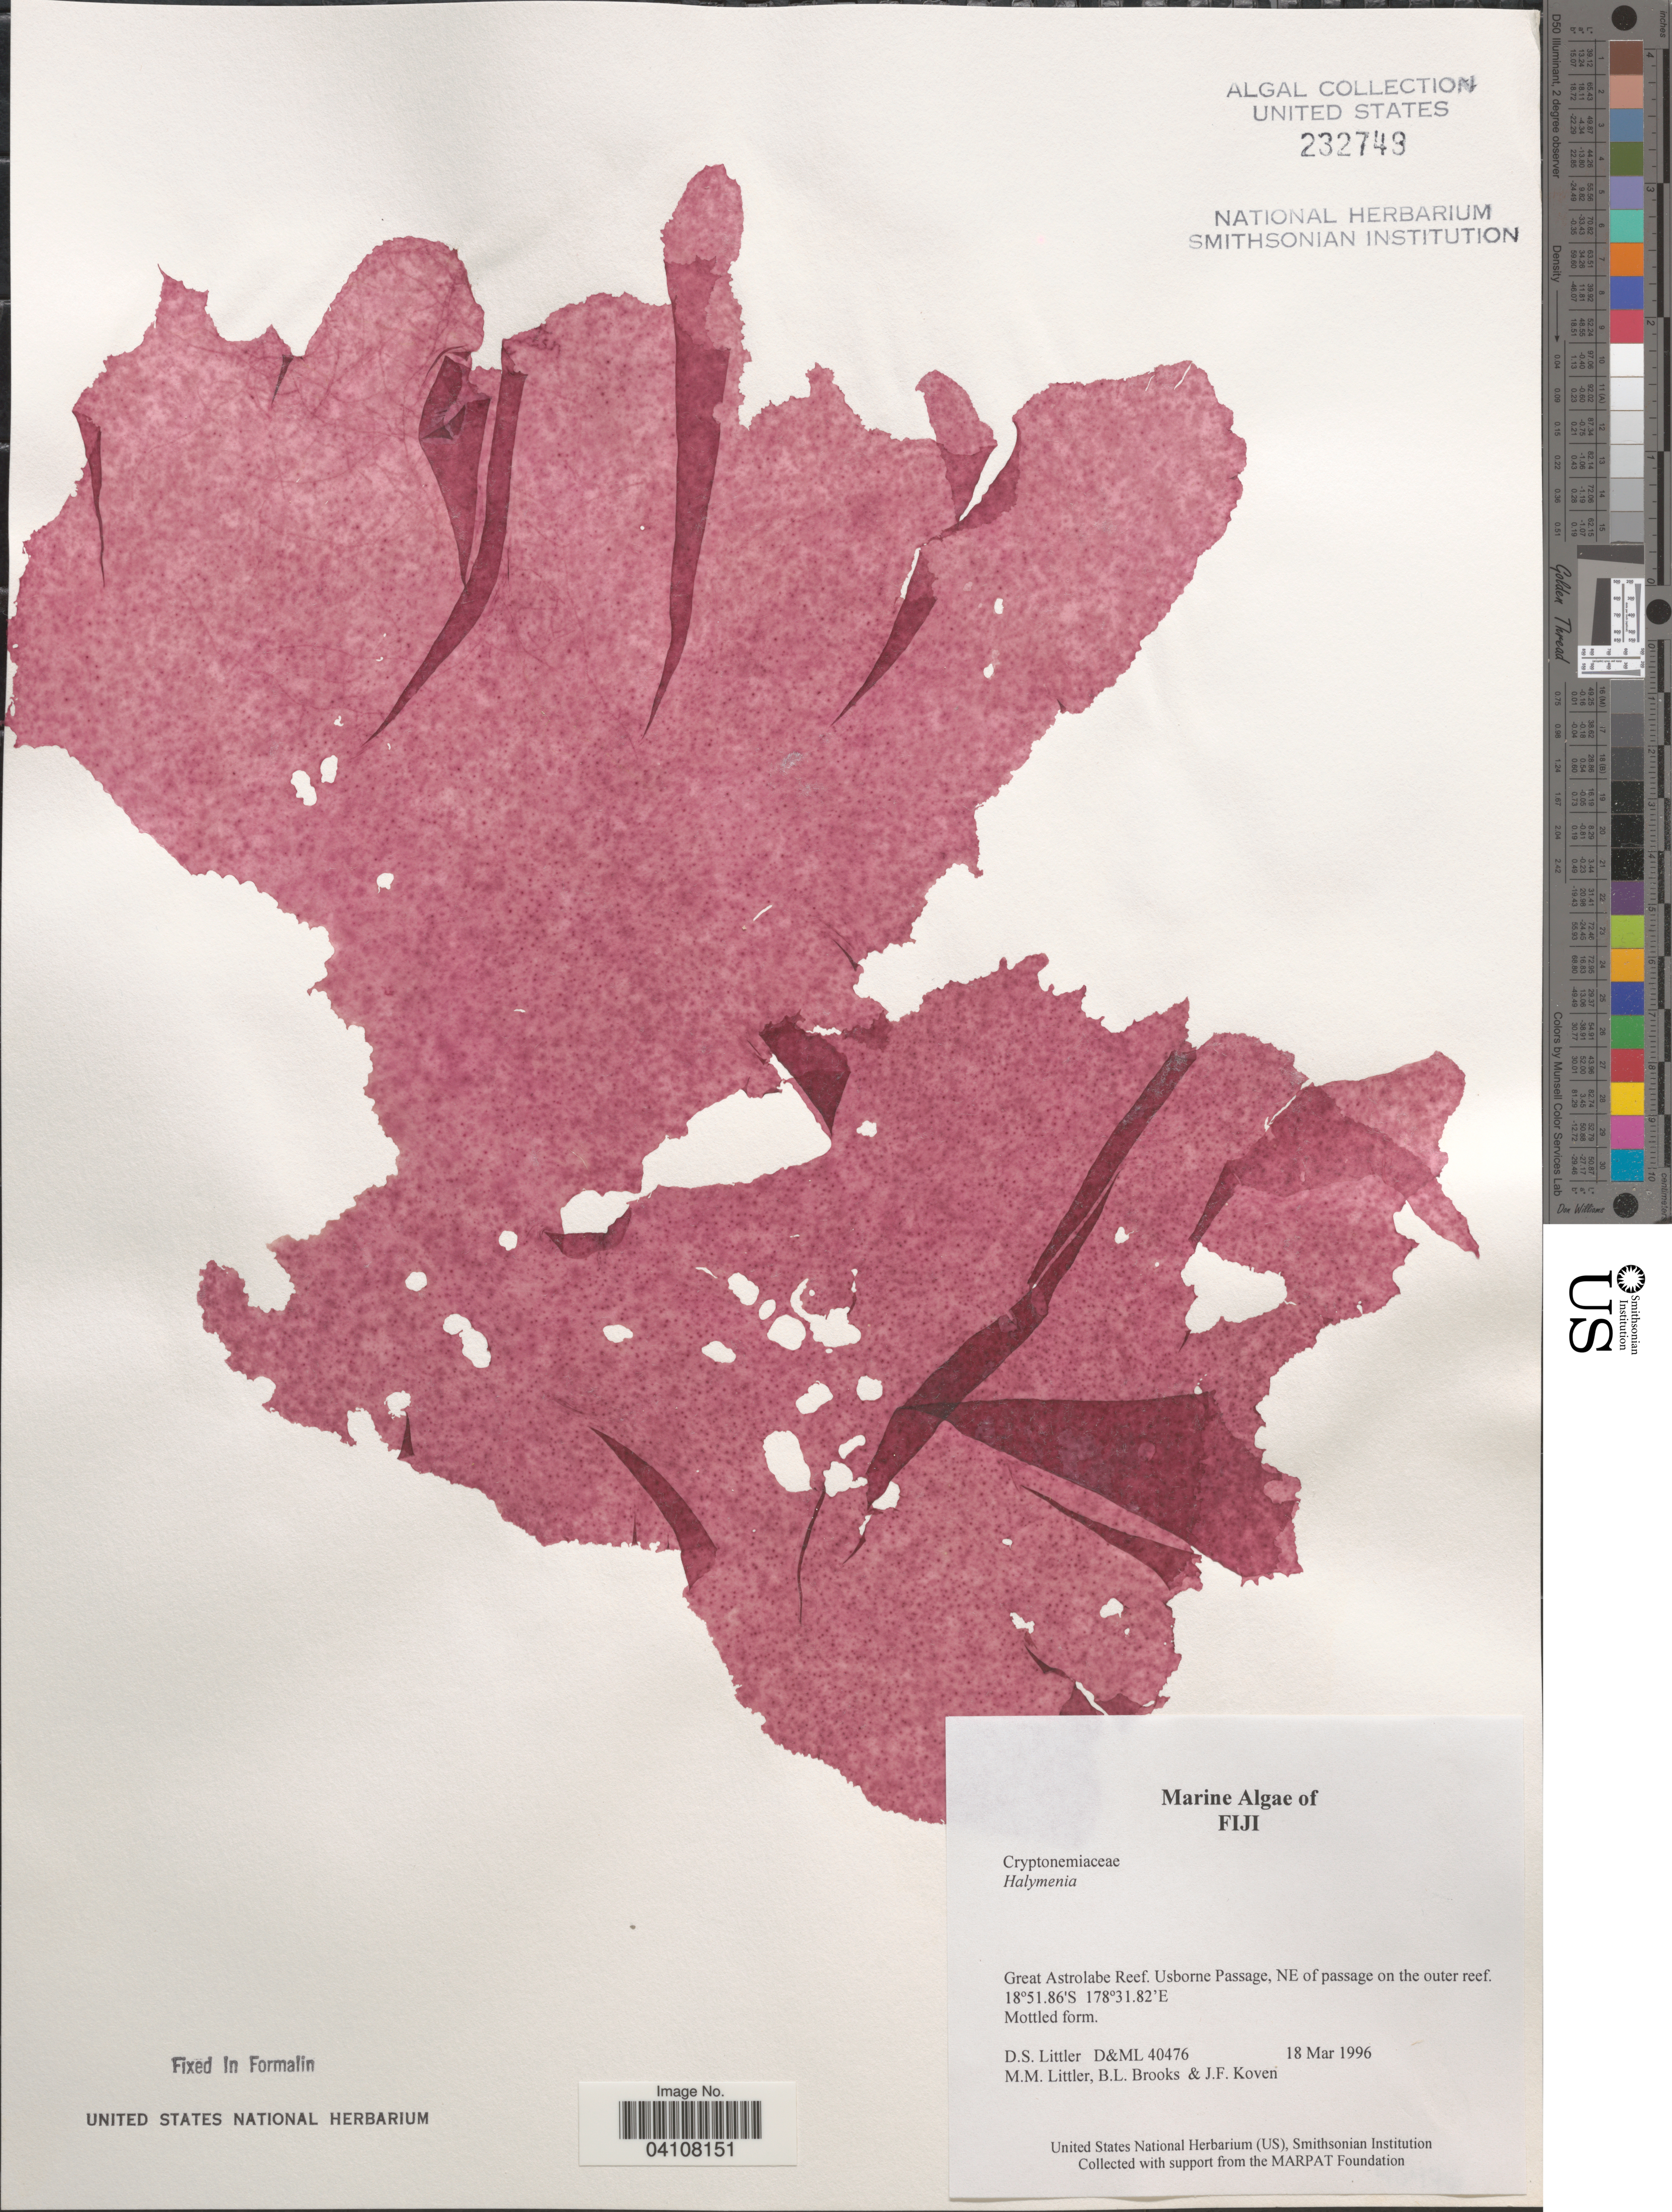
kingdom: Plantae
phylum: Rhodophyta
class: Florideophyceae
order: Halymeniales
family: Halymeniaceae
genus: Halymenia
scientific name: Halymenia sp.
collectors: D. S. Littler, B. Brooks & J. Koven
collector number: D&ML40476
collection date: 1996-03-18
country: Fiji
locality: Great Astrolabe Reef. Usborne Passage, NE of passage on the outer reef.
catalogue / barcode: US 232749